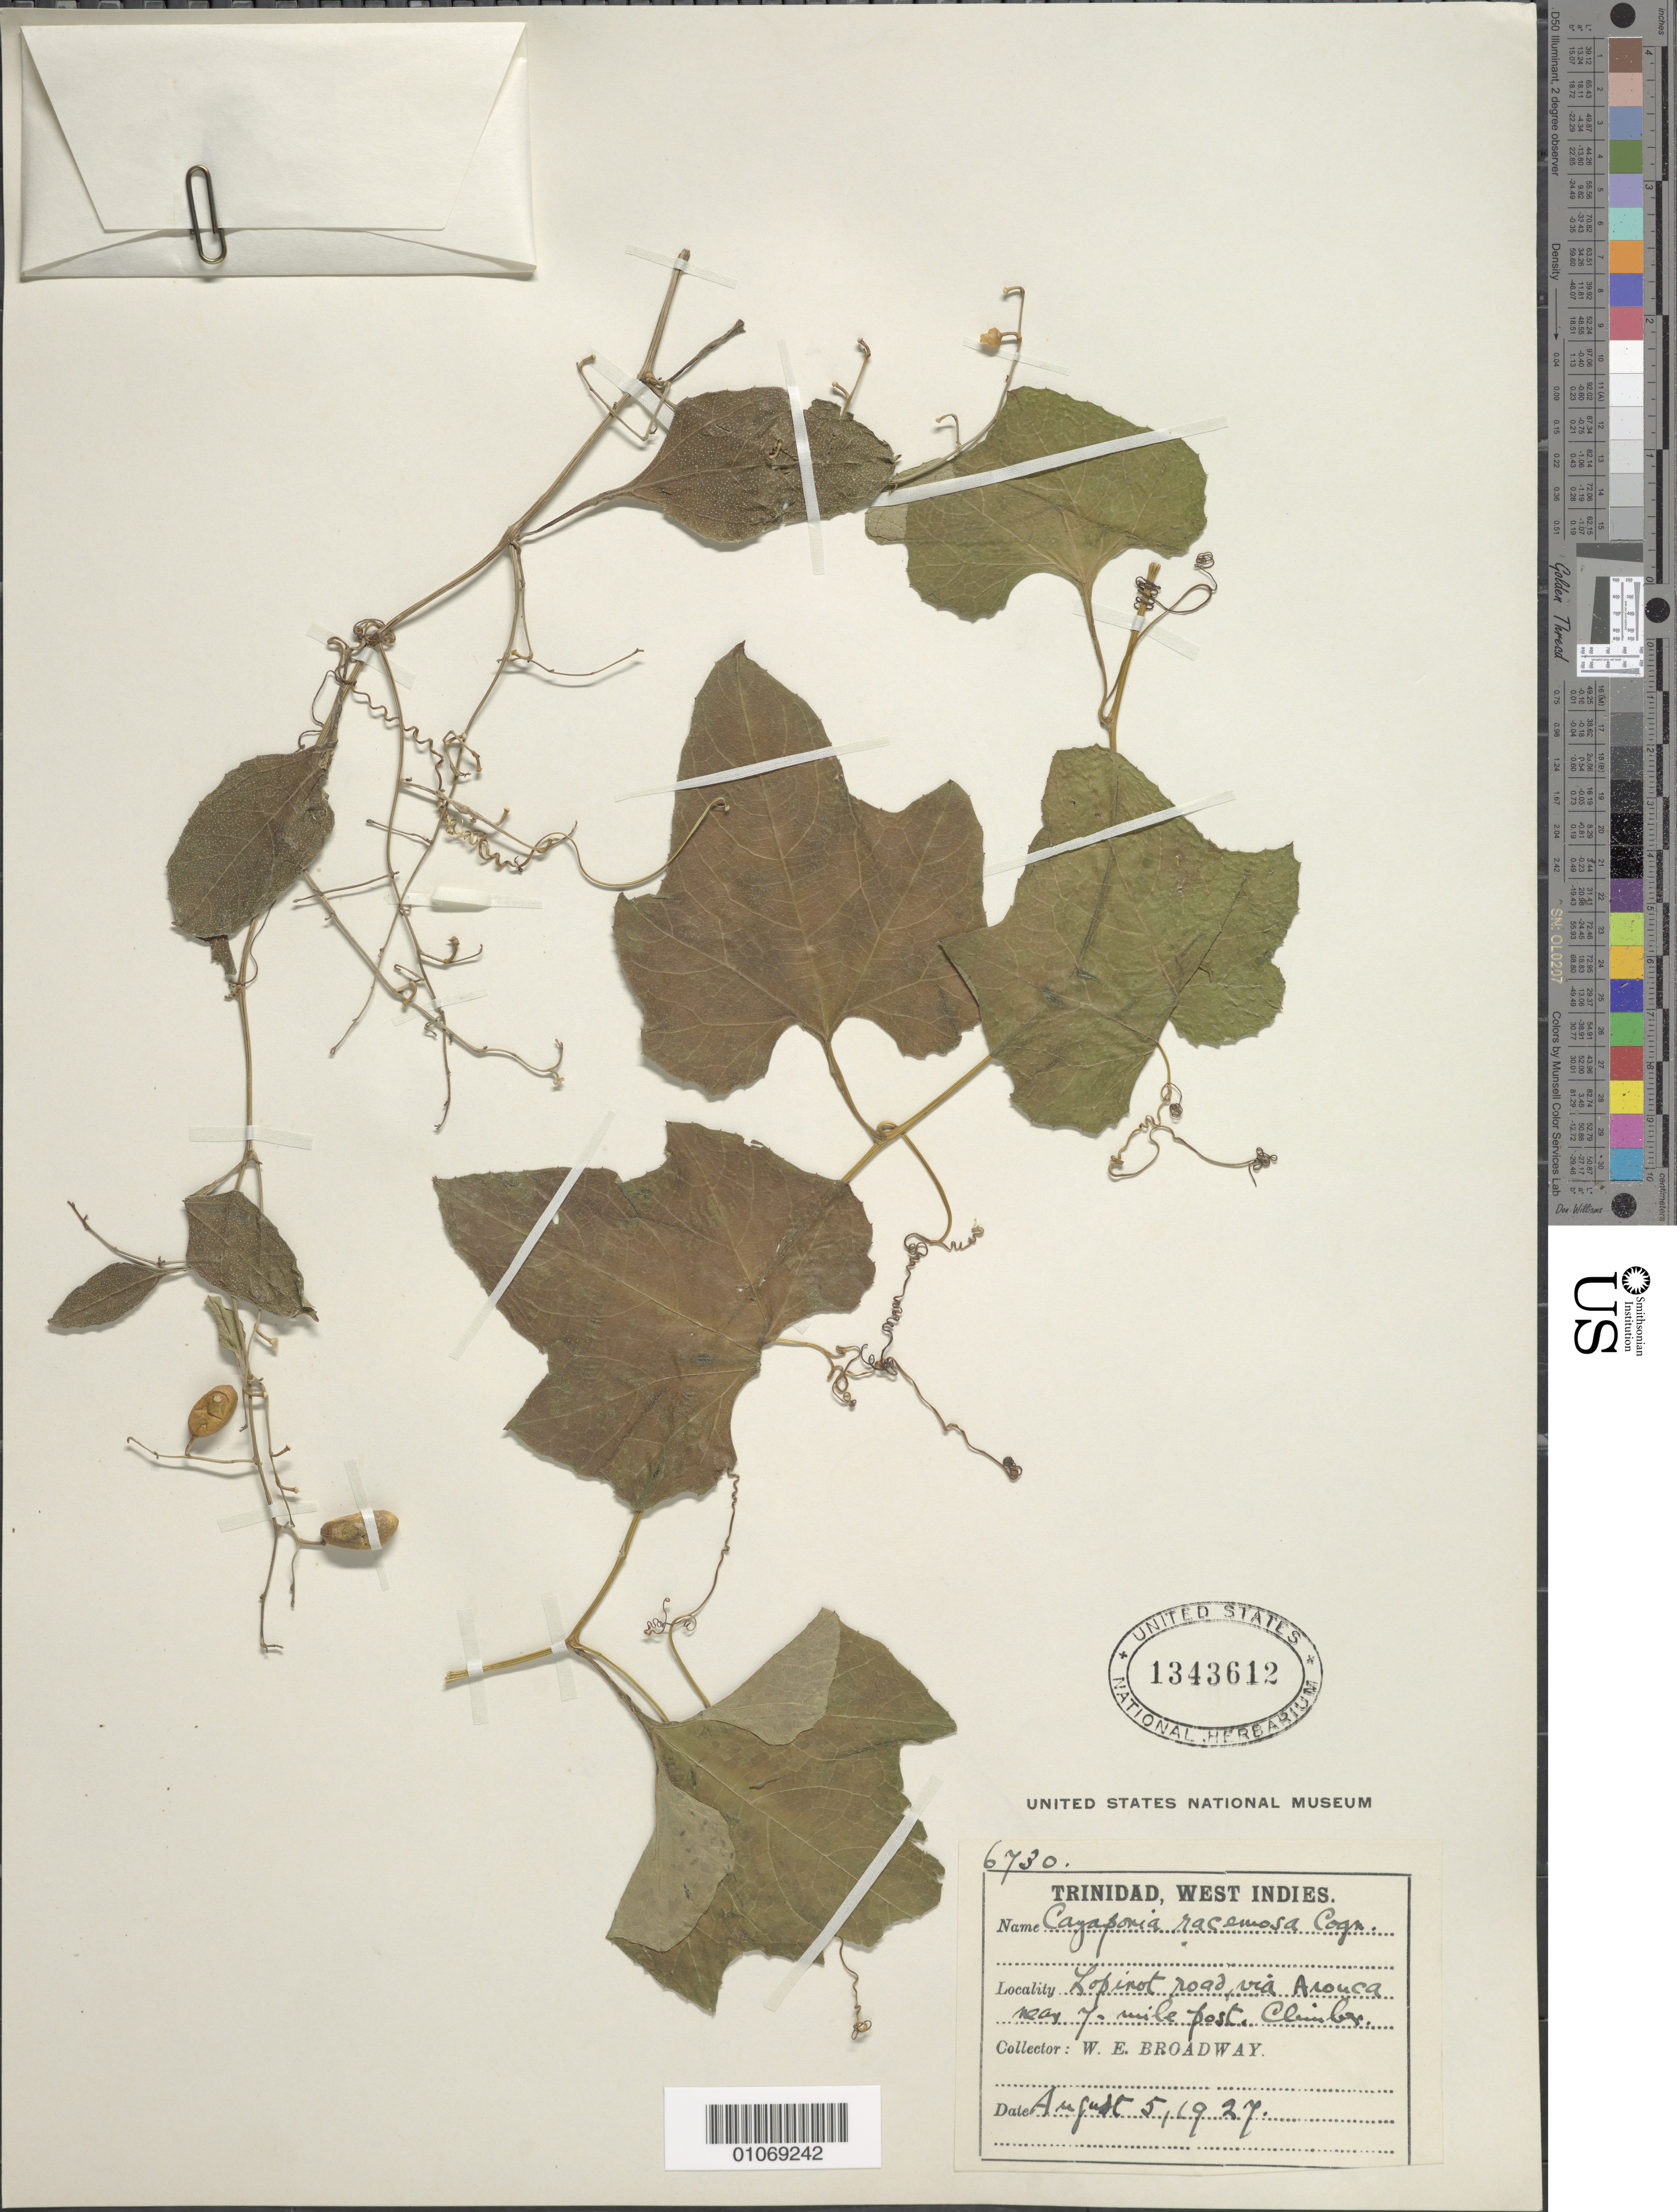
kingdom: Plantae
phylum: Tracheophyta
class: Magnoliopsida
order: Cucurbitales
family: Cucurbitaceae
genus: Cayaponia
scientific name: Cayaponia racemosa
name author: (Mill.) Cogn.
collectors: W. E. Broadway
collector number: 6730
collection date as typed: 05 Aug 1927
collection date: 1927-08-05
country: Trinidad and Tobago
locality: Lopinot road via Arouca near a mile post.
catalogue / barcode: US 1343612